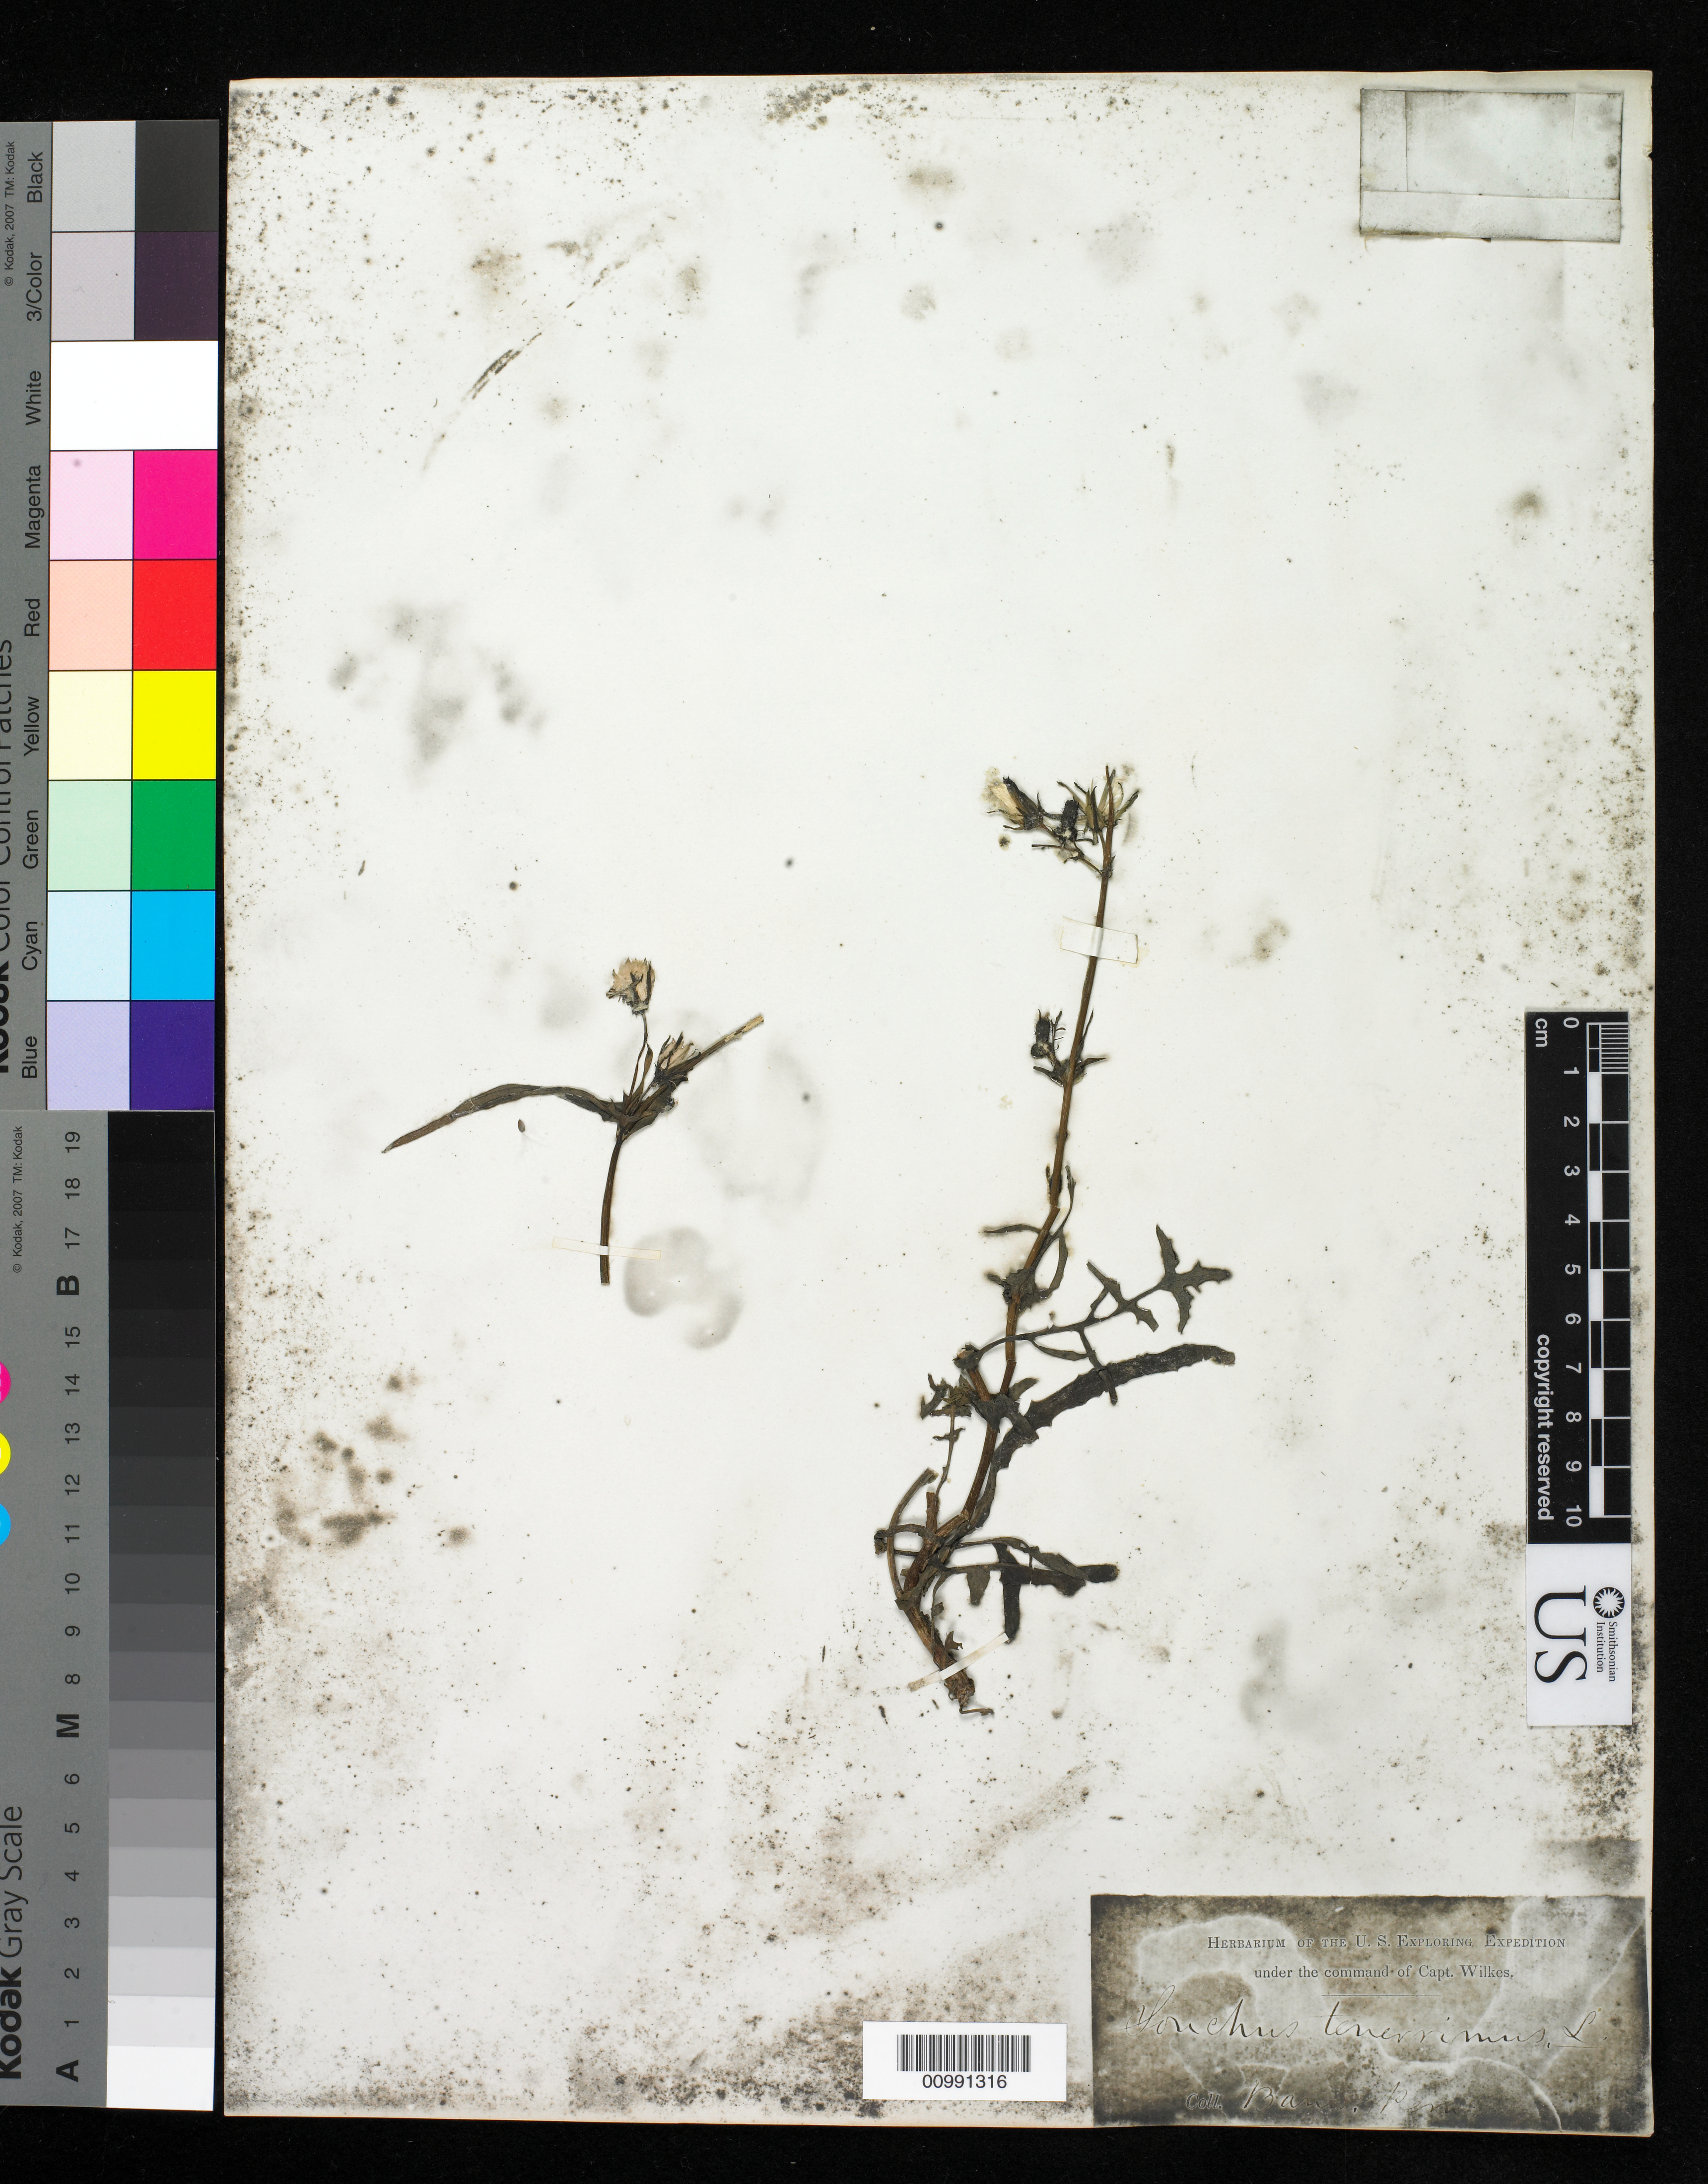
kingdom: Plantae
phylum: Tracheophyta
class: Magnoliopsida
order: Asterales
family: Asteraceae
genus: Sonchus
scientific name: Sonchus tenerrimus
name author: L.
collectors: Wilkes Explor. Exped.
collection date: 1838/1842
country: Peru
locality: Banos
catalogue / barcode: US 98541